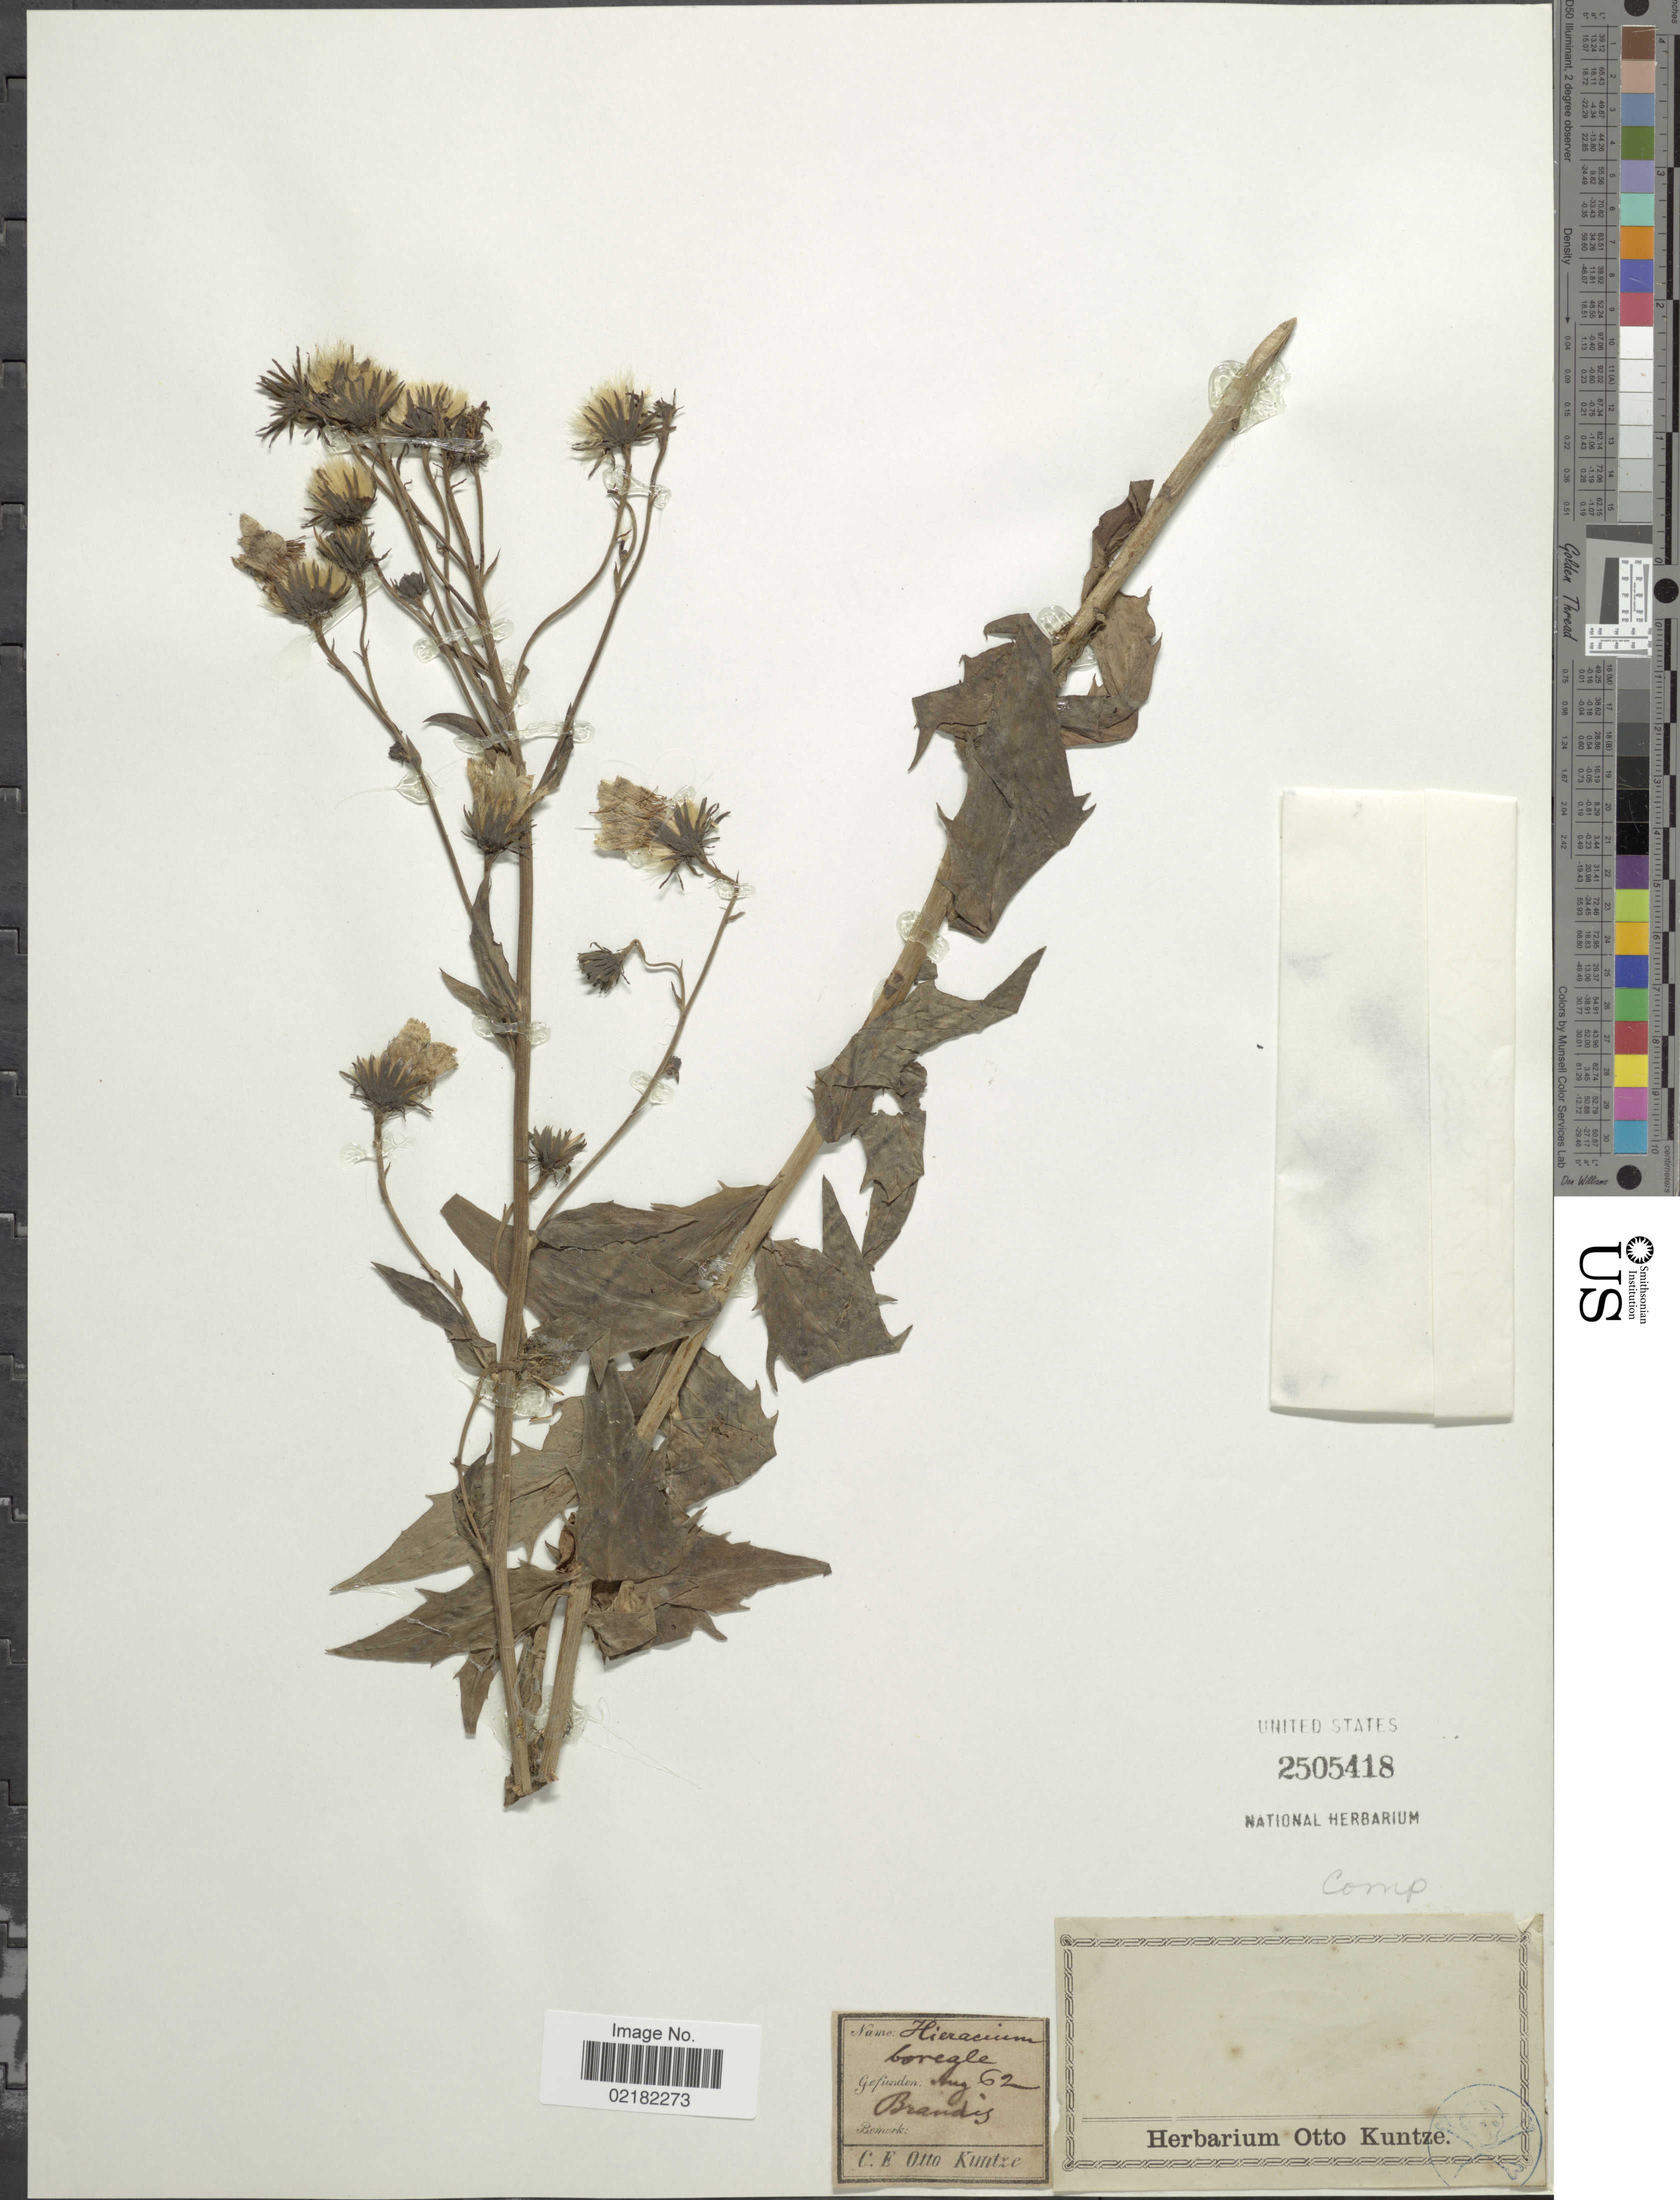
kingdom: Plantae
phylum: Tracheophyta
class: Magnoliopsida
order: Asterales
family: Asteraceae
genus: Hieracium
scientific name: Hieracium sabaudum subsp. boreale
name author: (Fr.) Hayek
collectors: C.E.O. Kuntze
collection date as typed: Transcribed d/m/y: /8/62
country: Germany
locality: Brandis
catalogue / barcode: US 2505418